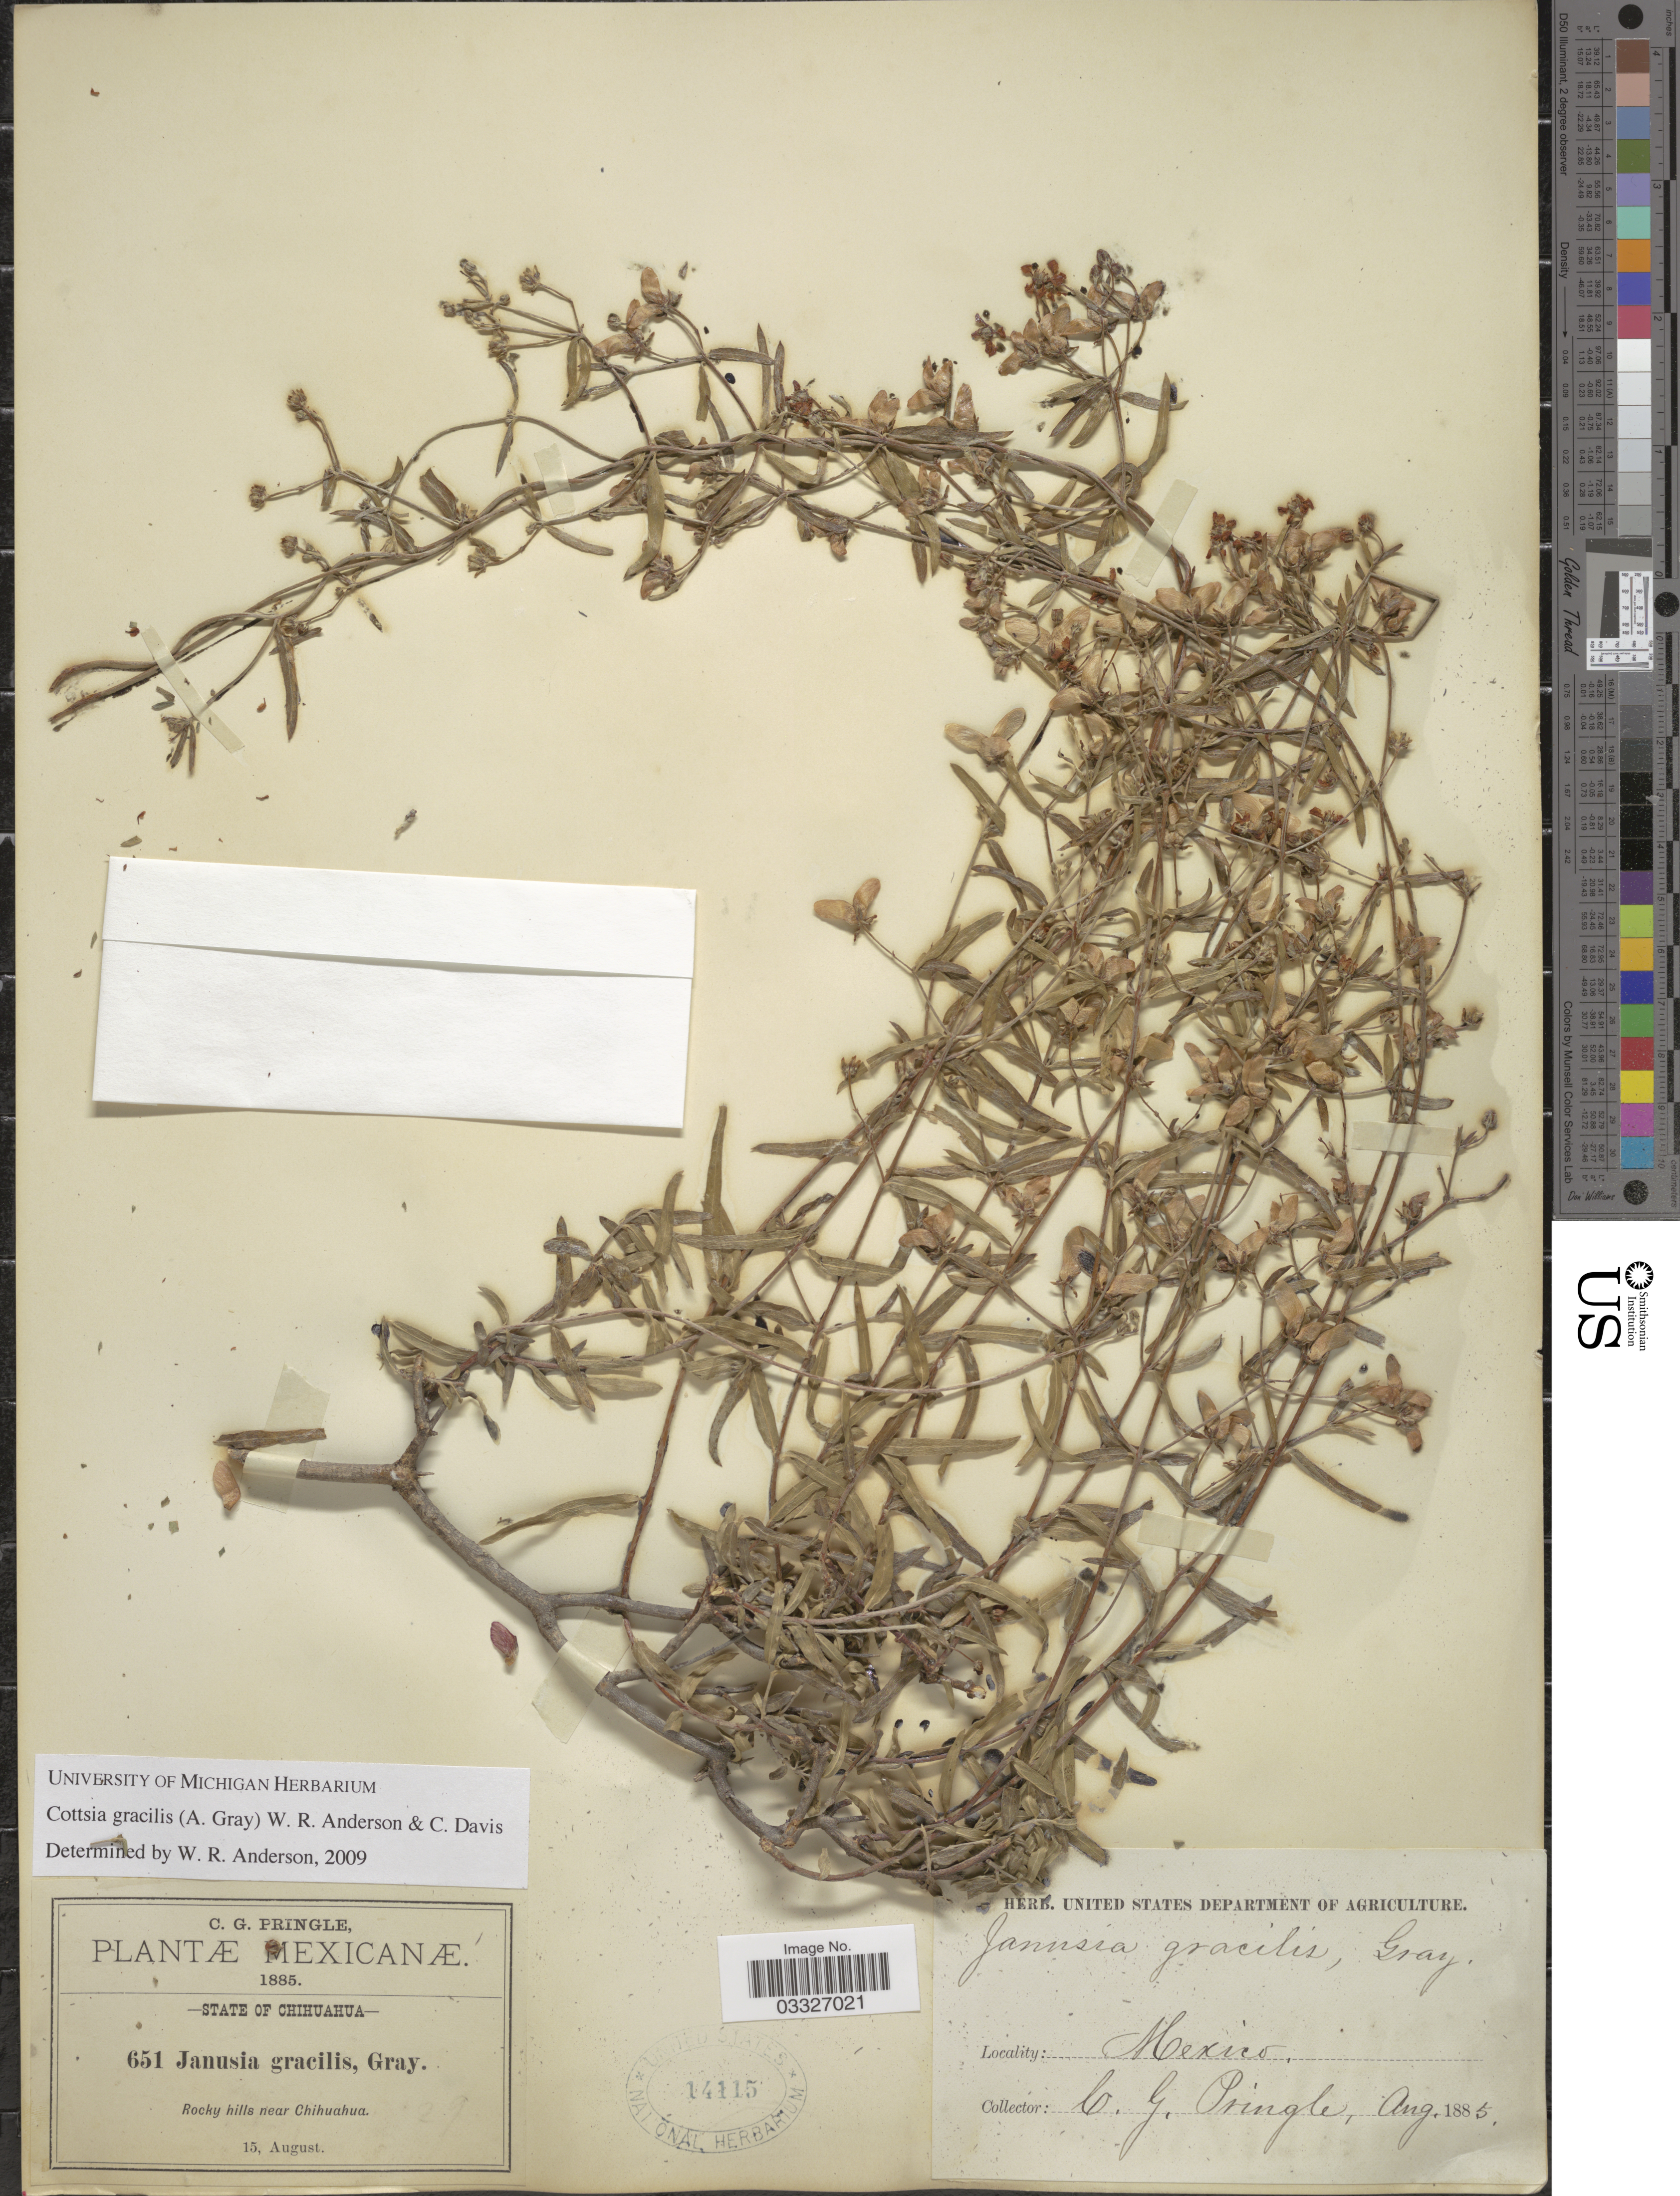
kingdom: Plantae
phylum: Tracheophyta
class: Magnoliopsida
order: Malpighiales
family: Malpighiaceae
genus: Cottsia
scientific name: Cottsia gracilis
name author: (A. Gray) W.R. Anderson & C. Davis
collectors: C. G. Pringle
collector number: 651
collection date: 1885-08-15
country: Mexico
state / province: Chihuahua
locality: Rocky hills near Chihuahua.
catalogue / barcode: US 14115